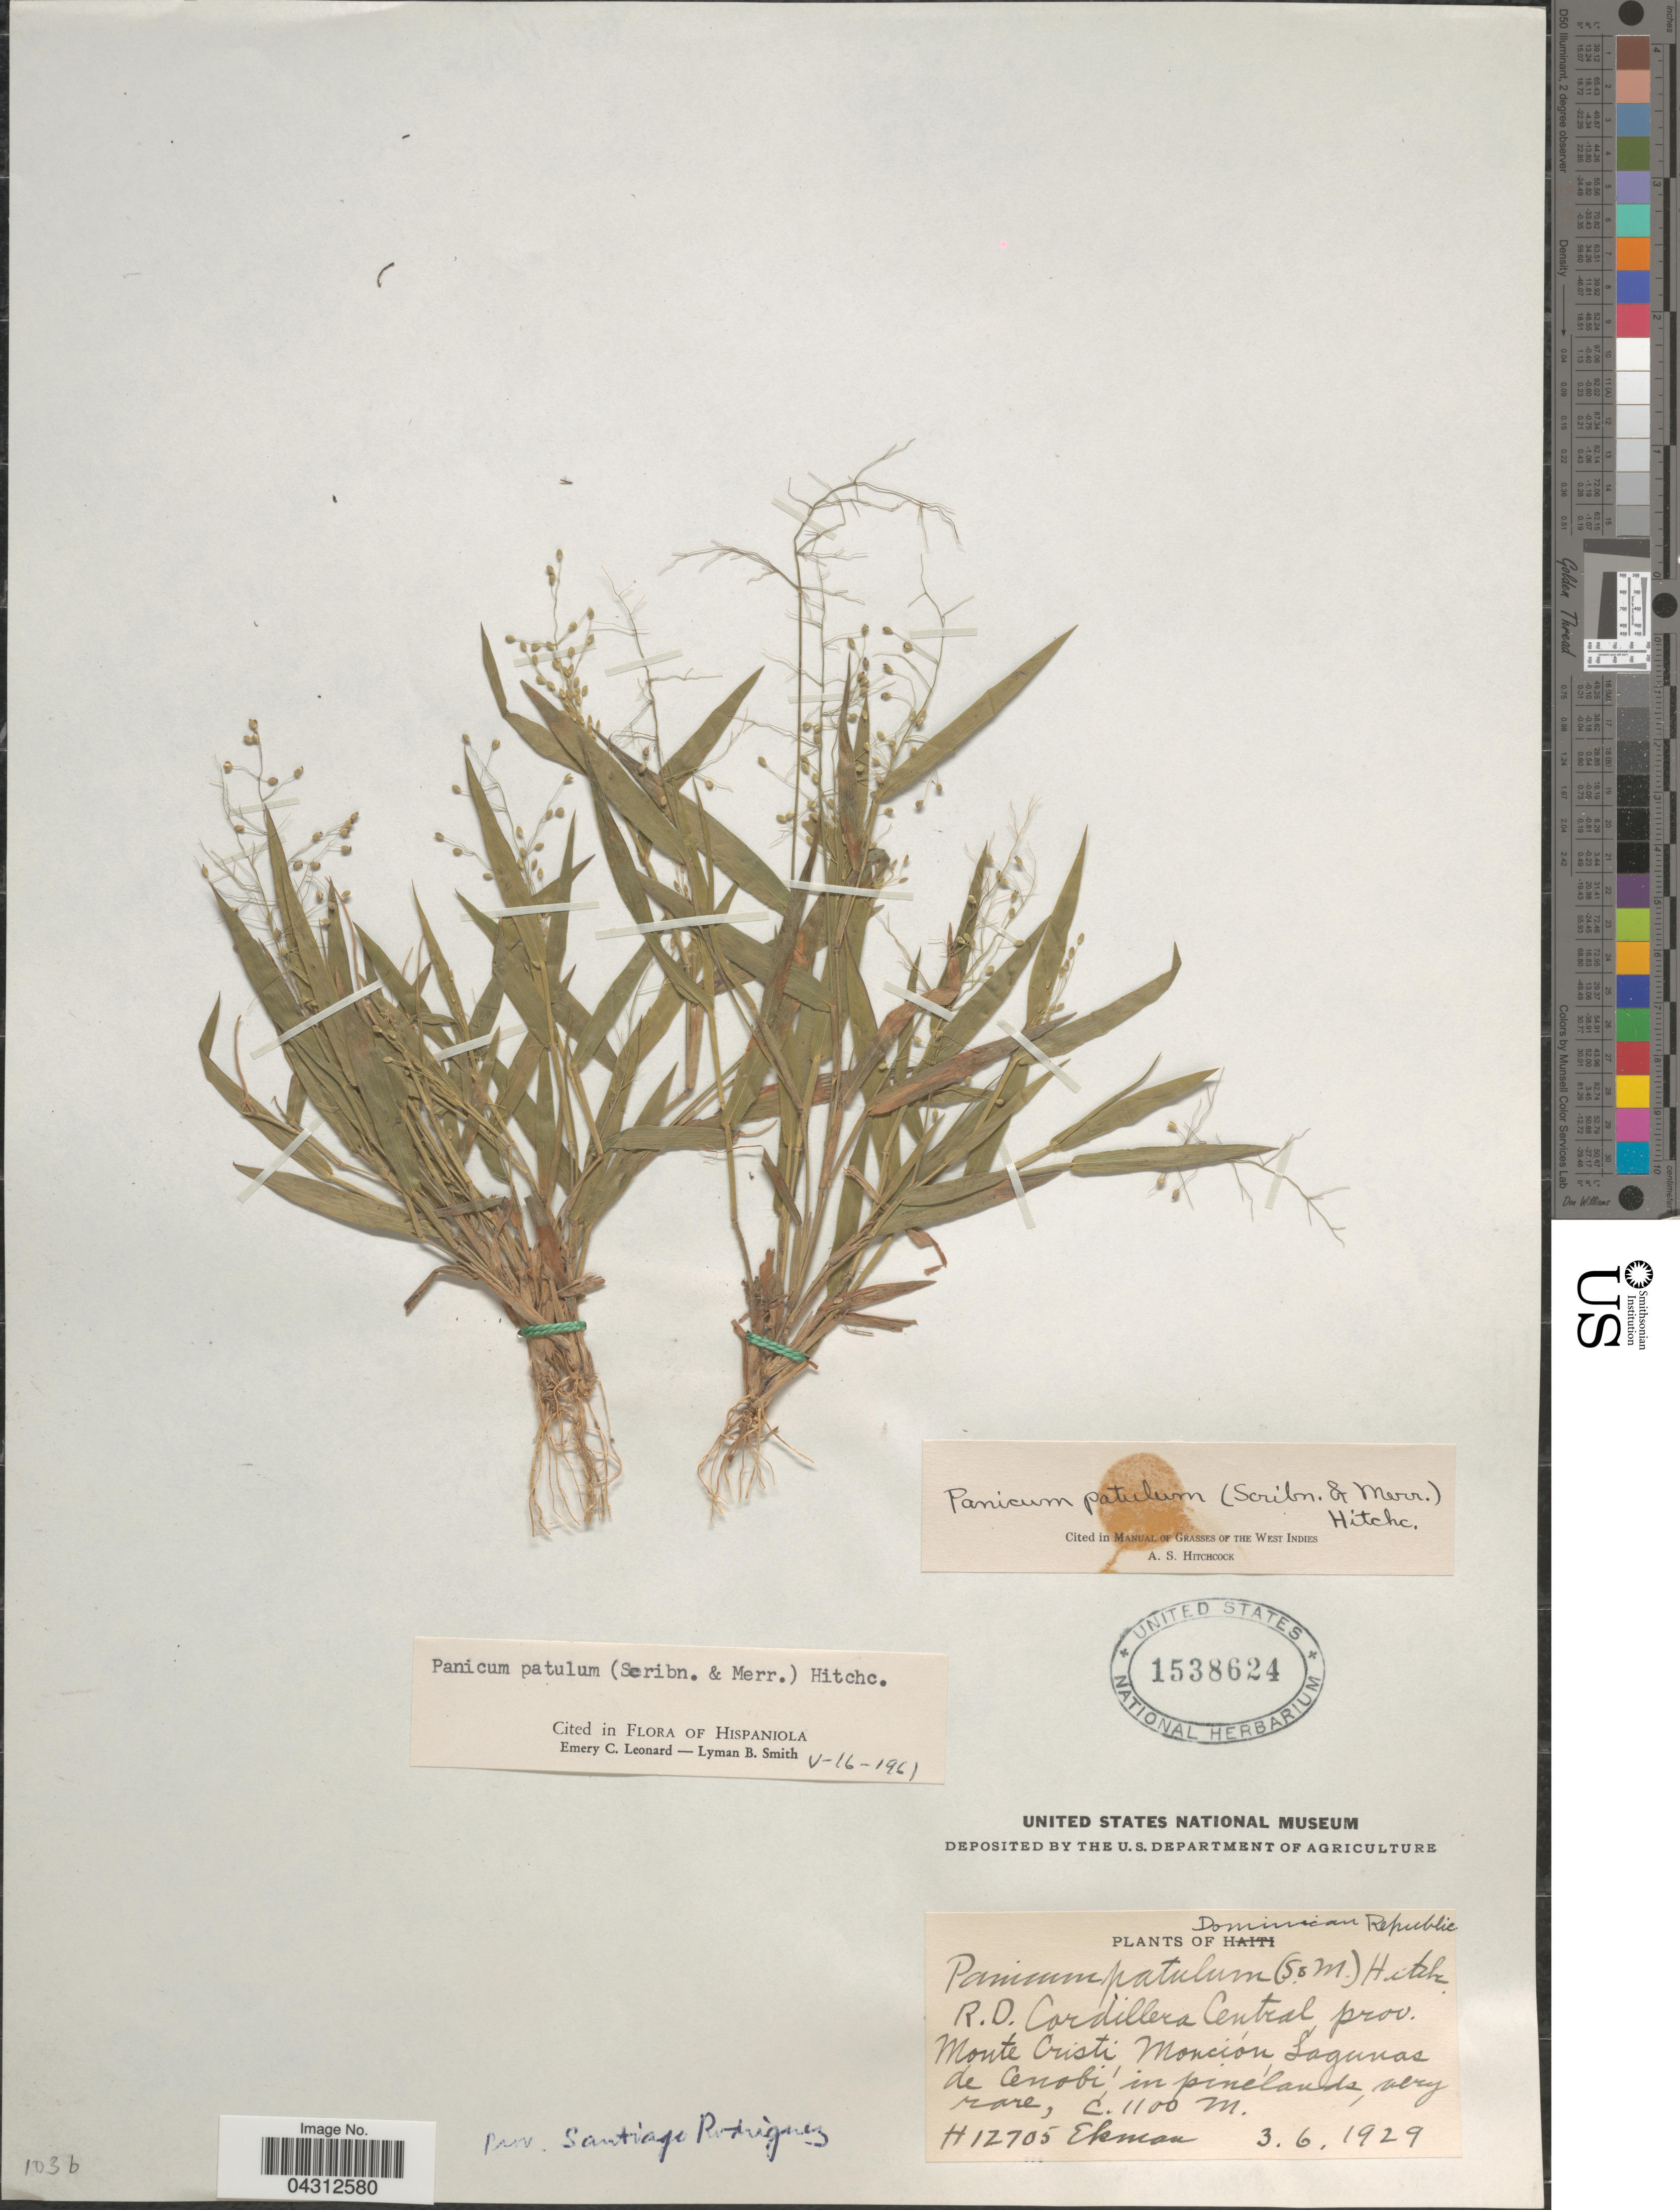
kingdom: Plantae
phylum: Tracheophyta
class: Liliopsida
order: Poales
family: Poaceae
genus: Dichanthelium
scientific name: Dichanthelium portoricense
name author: (Desv. ex Ham.) B.F. Hansen & Wunderlin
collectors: -. Ekman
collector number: H12705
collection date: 1929-06-03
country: Dominican Republic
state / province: Santiago Rodríguez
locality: R.D. Cordillera Central, prov. Monte Cristi, Monción, Lagunas de Cenobi.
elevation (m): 1100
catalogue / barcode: US 1538624